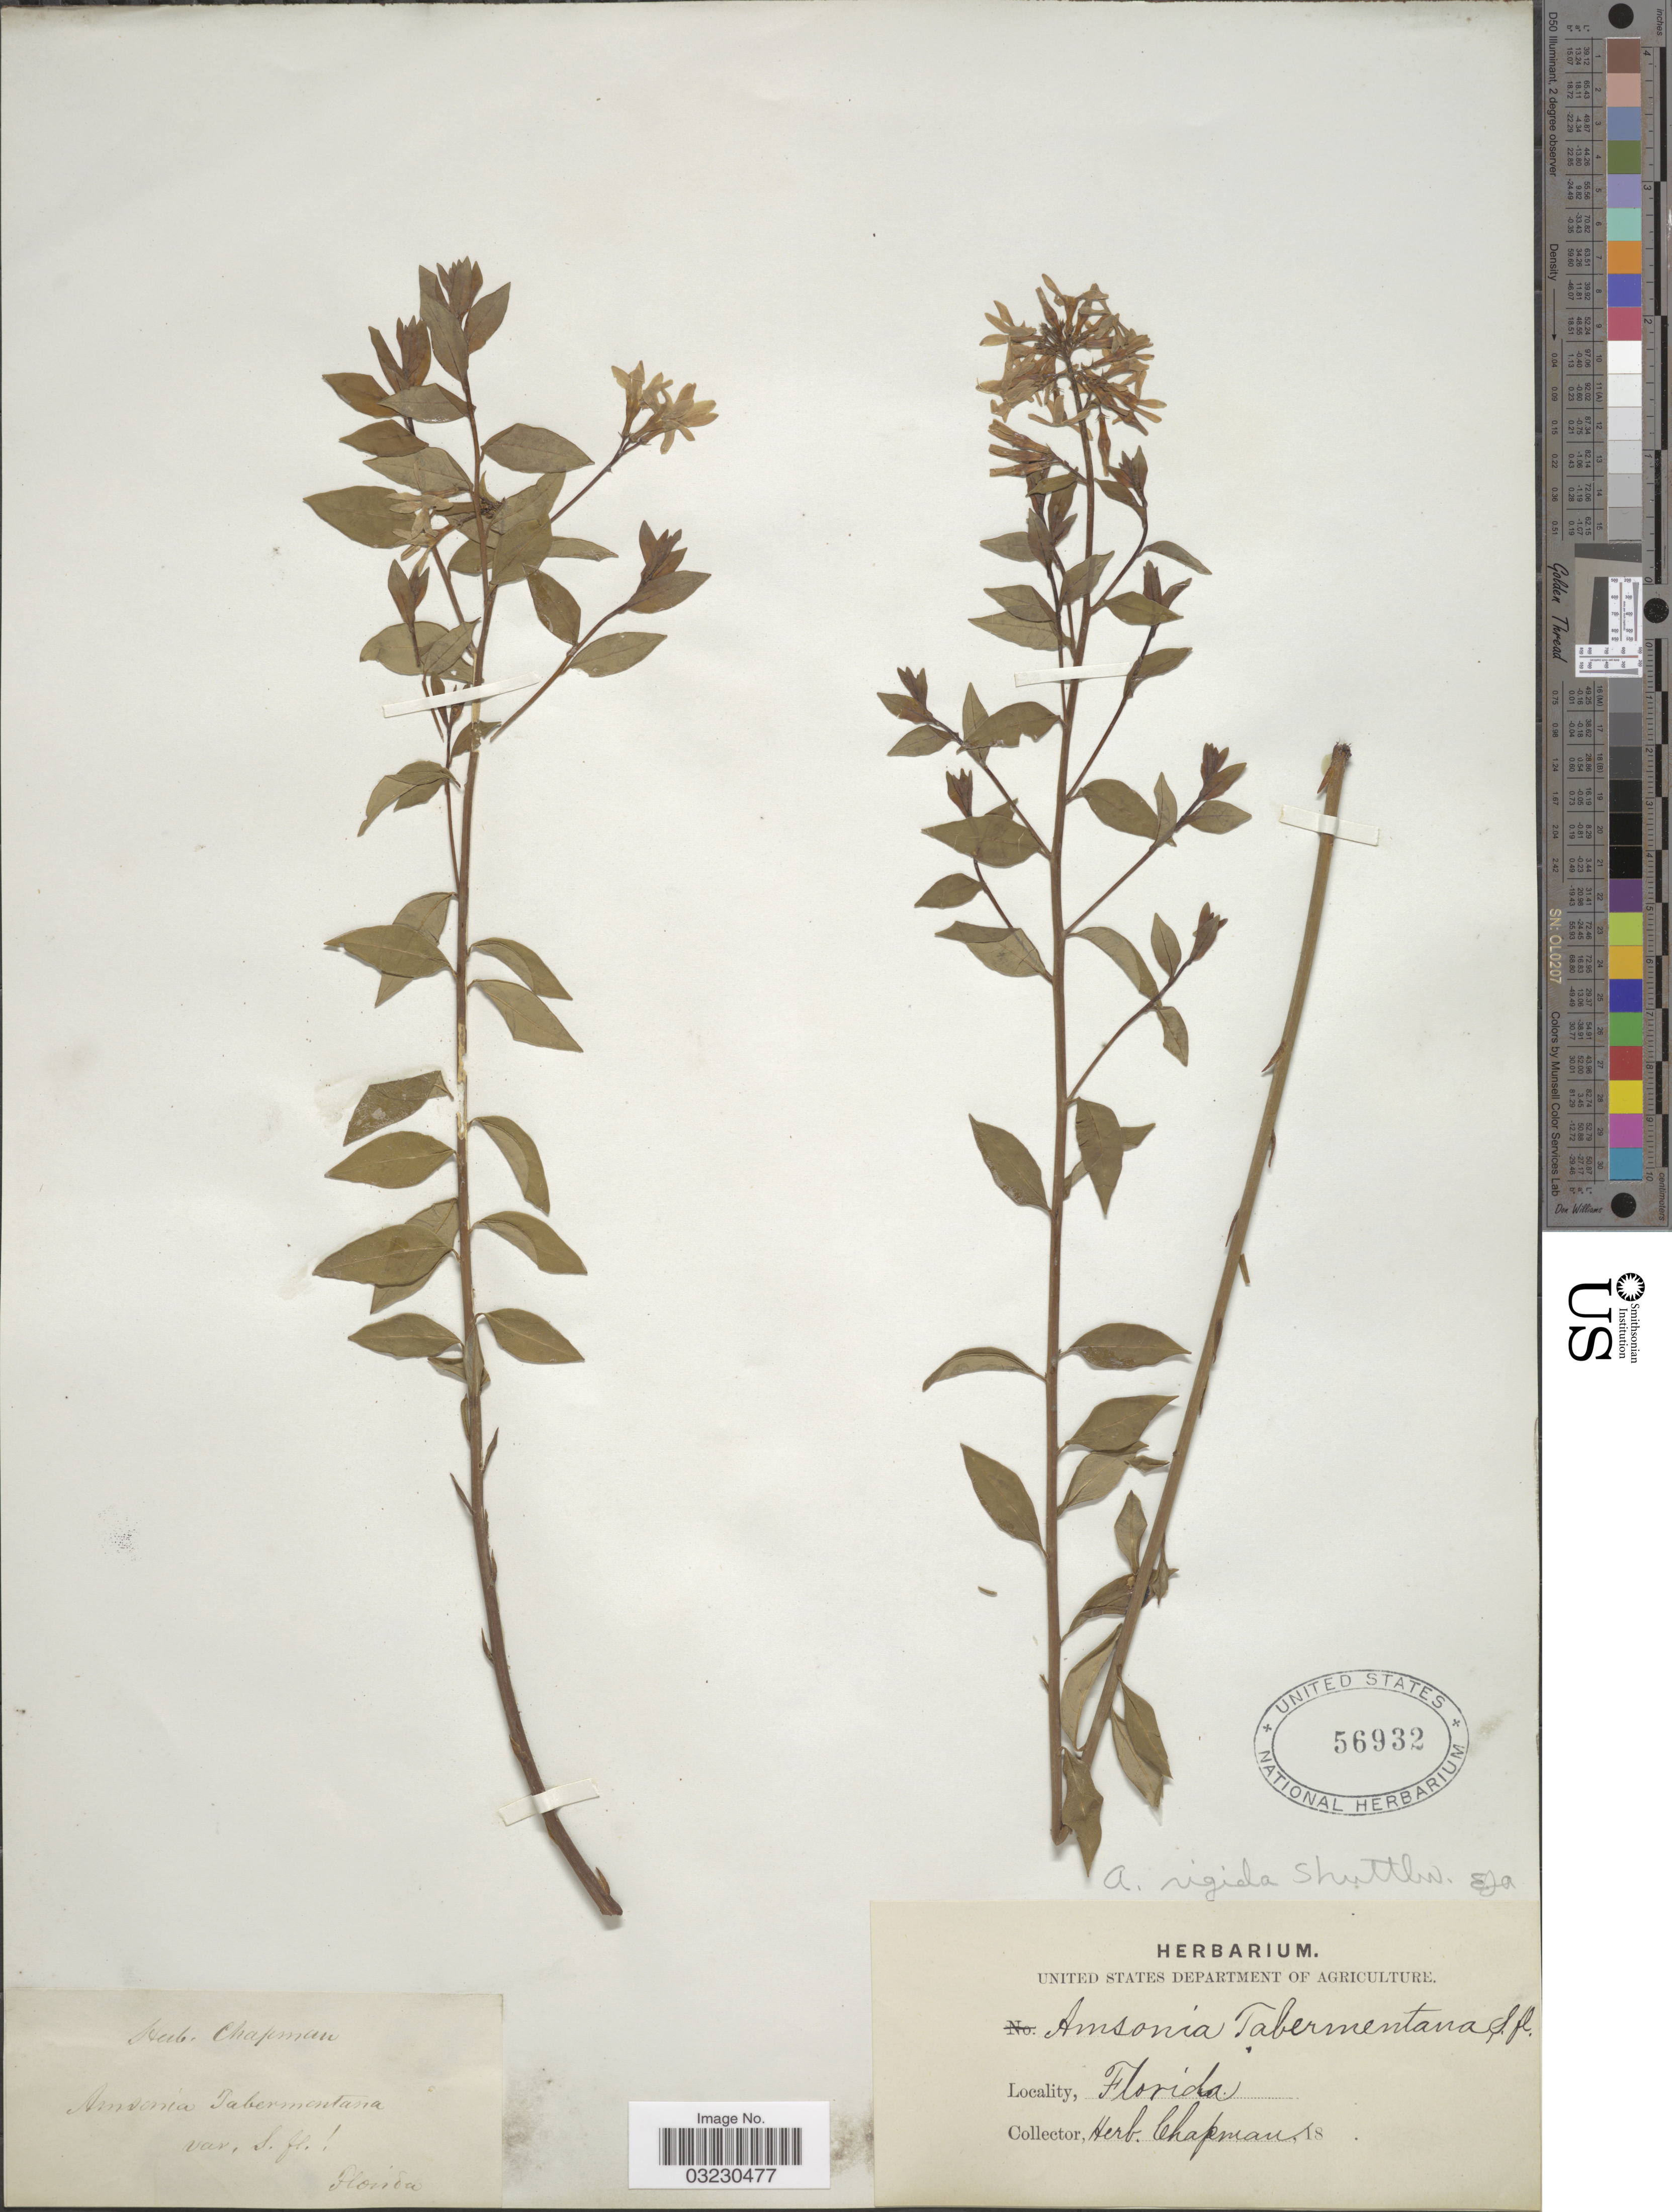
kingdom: Plantae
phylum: Tracheophyta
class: Magnoliopsida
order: Gentianales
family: Apocynaceae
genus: Amsonia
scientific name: Amsonia rigida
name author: Shuttlew. ex Small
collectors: ex herb. Chapman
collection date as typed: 18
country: United States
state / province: Florida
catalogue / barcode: US 56932